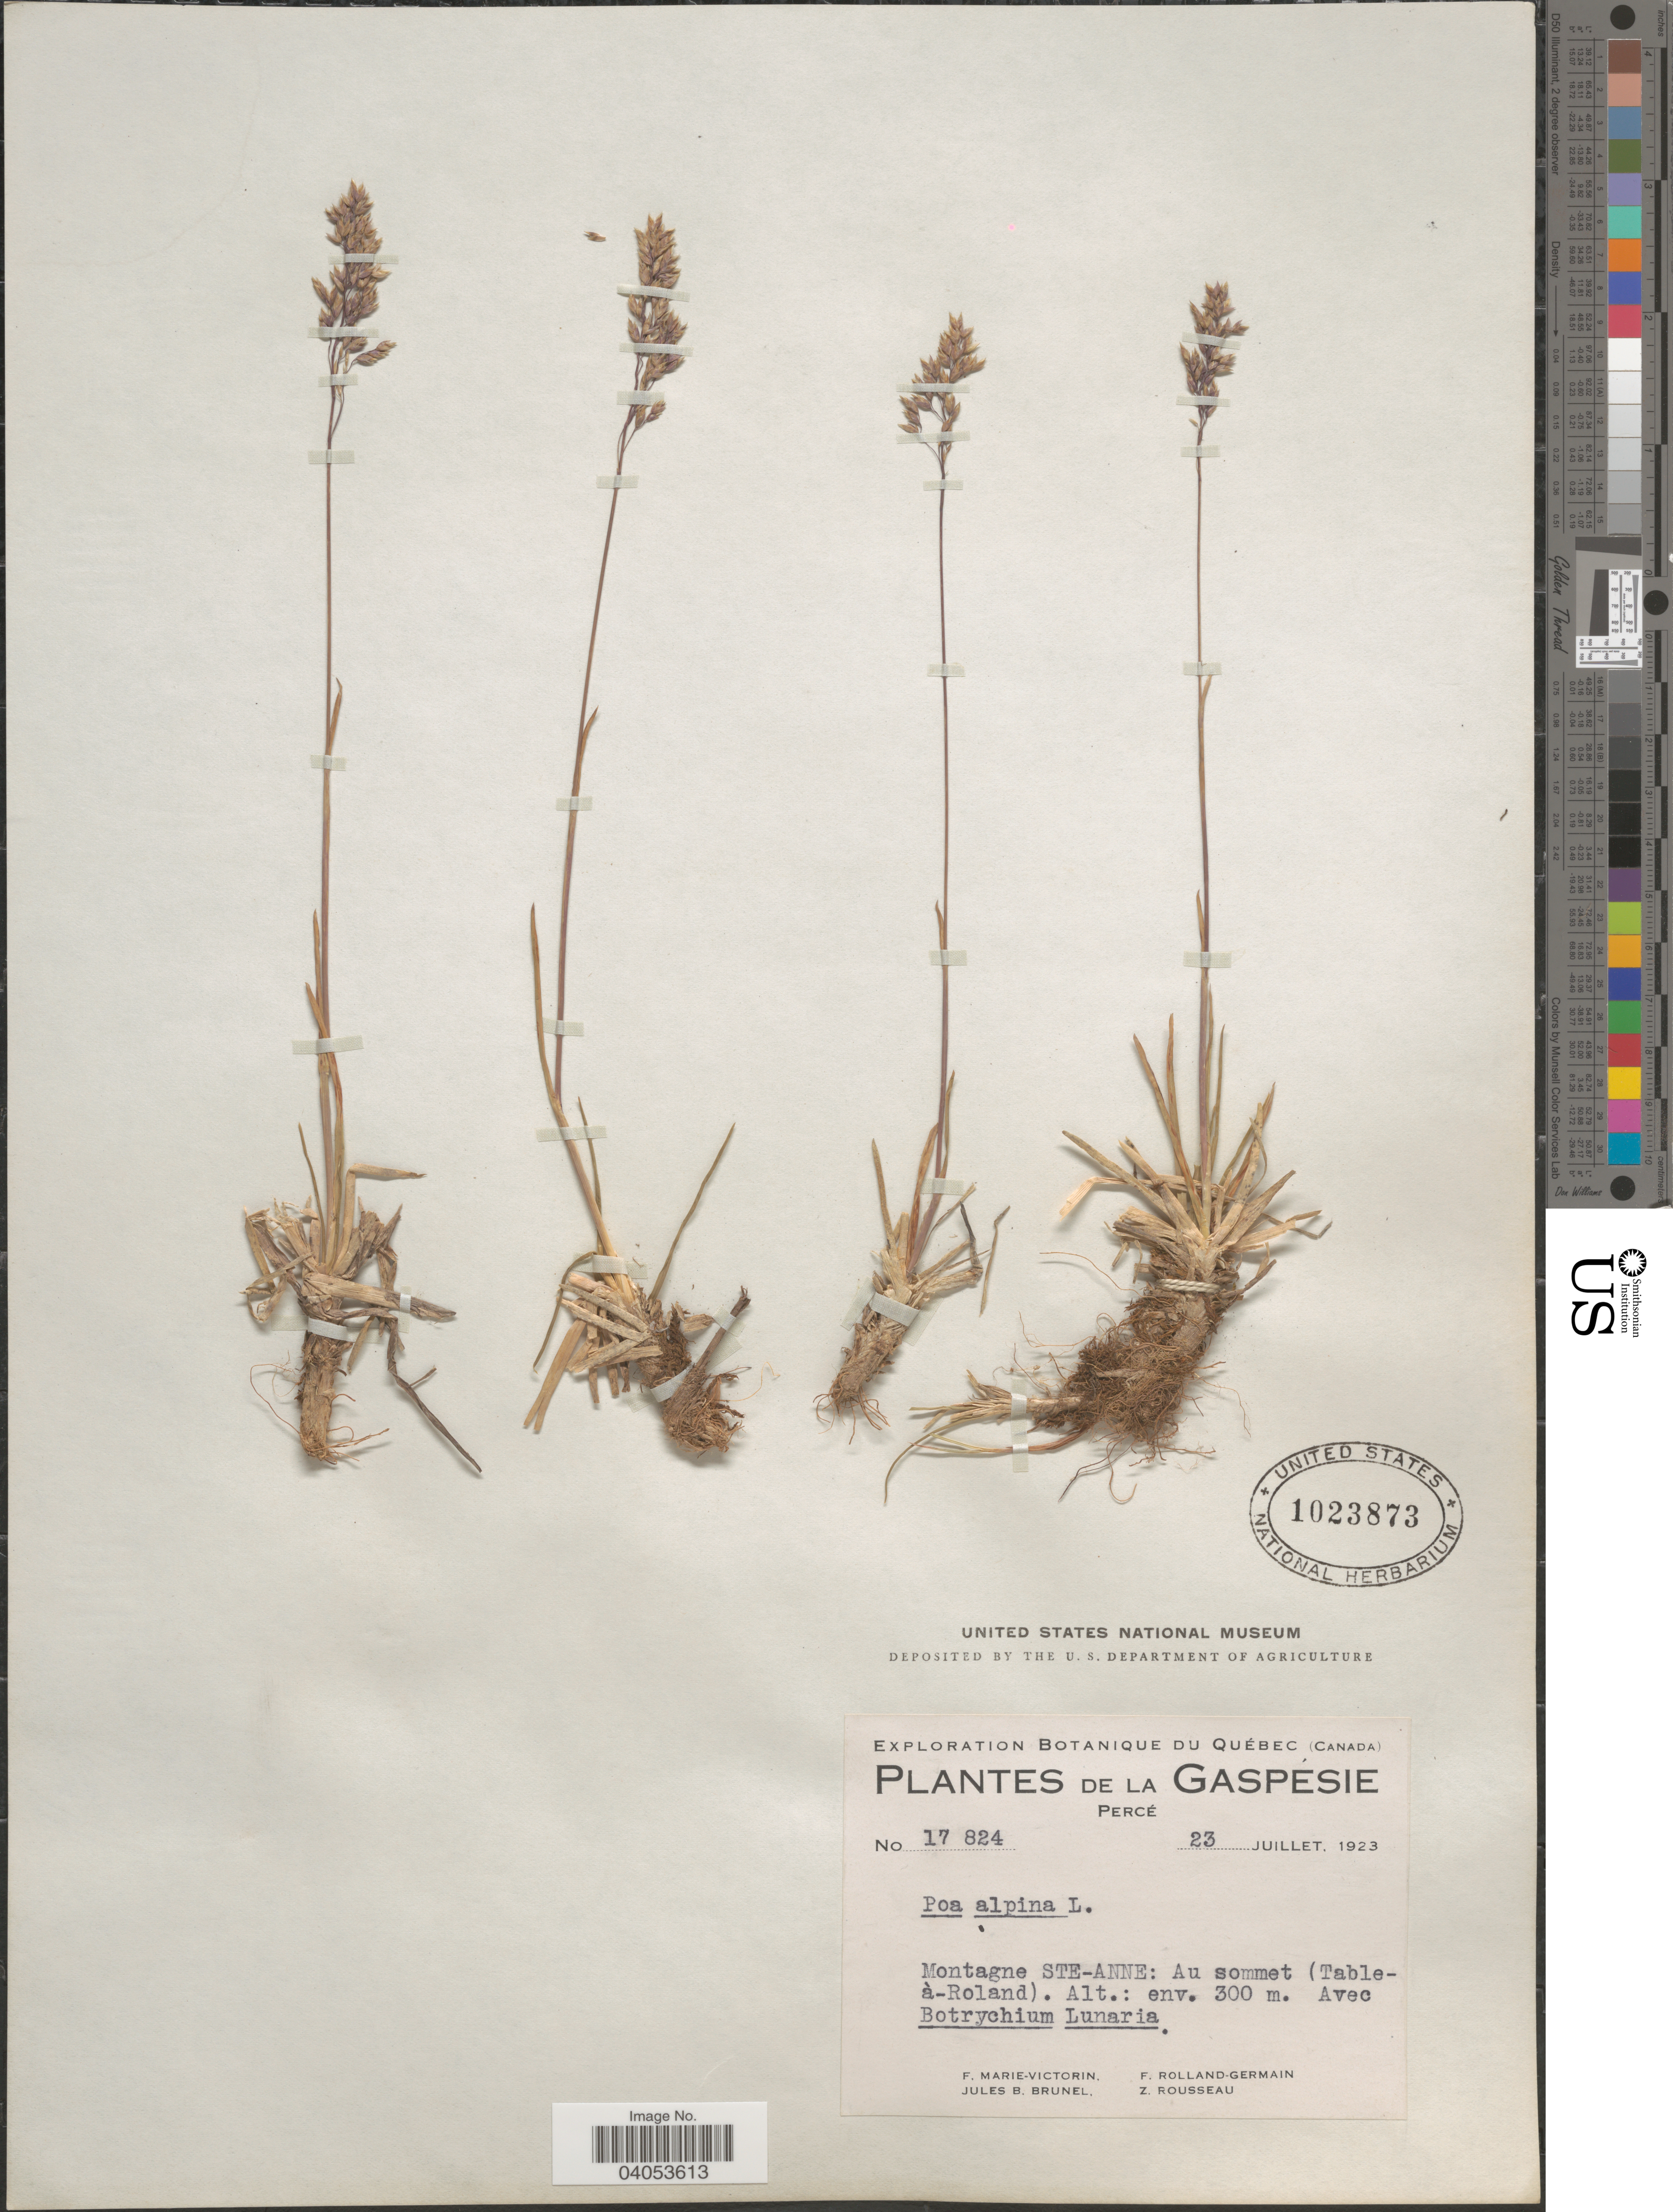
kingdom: Plantae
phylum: Tracheophyta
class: Liliopsida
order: Poales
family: Poaceae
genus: Poa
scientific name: Poa alpina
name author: L.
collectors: F. Marie-Victorin, Rolland-Germain, J. Brunel & Z. Rousseau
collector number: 17824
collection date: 1923-07-23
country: Canada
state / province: Quebec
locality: La Gaspésie. Percé. Montagne Ste-Anne: Au sommet (Table-à-Roland).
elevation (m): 300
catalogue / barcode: US 1023873